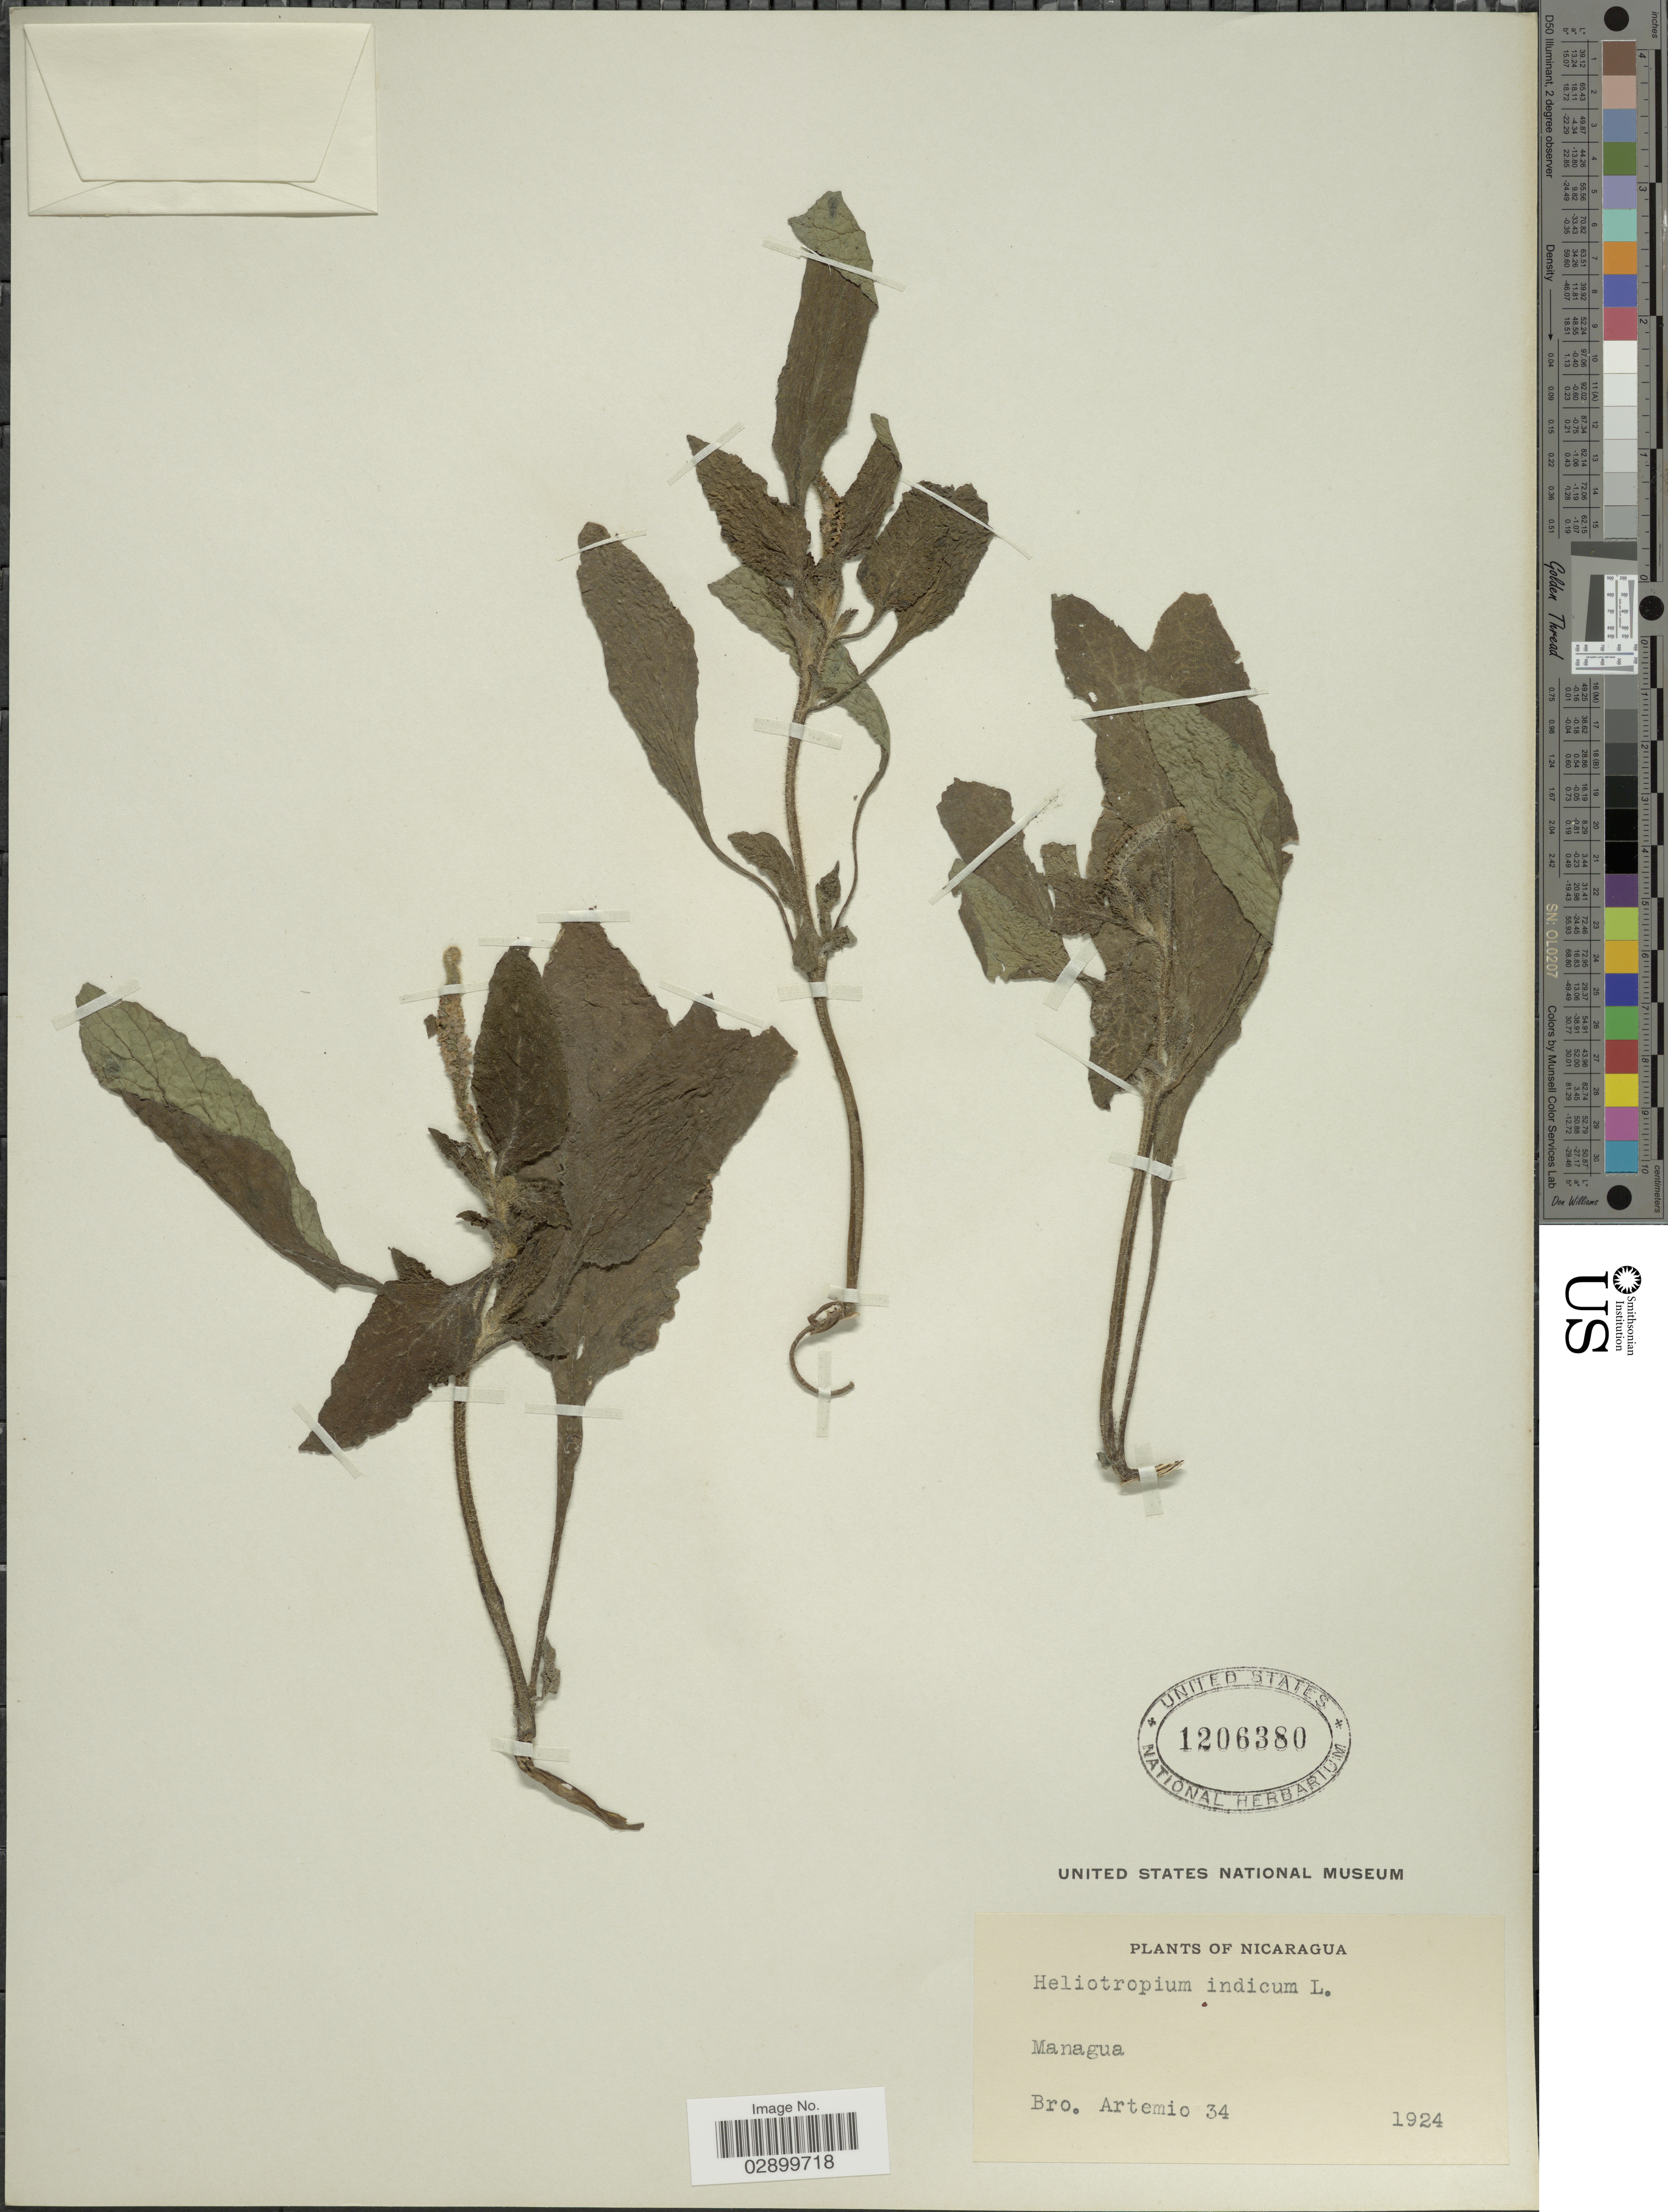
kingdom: Plantae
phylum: Tracheophyta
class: Magnoliopsida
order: Boraginales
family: Heliotropiaceae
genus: Heliotropium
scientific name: Heliotropium indicum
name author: L.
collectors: B. Rene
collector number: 34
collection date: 1924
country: Nicaragua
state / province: Managua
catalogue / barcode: US 1206380